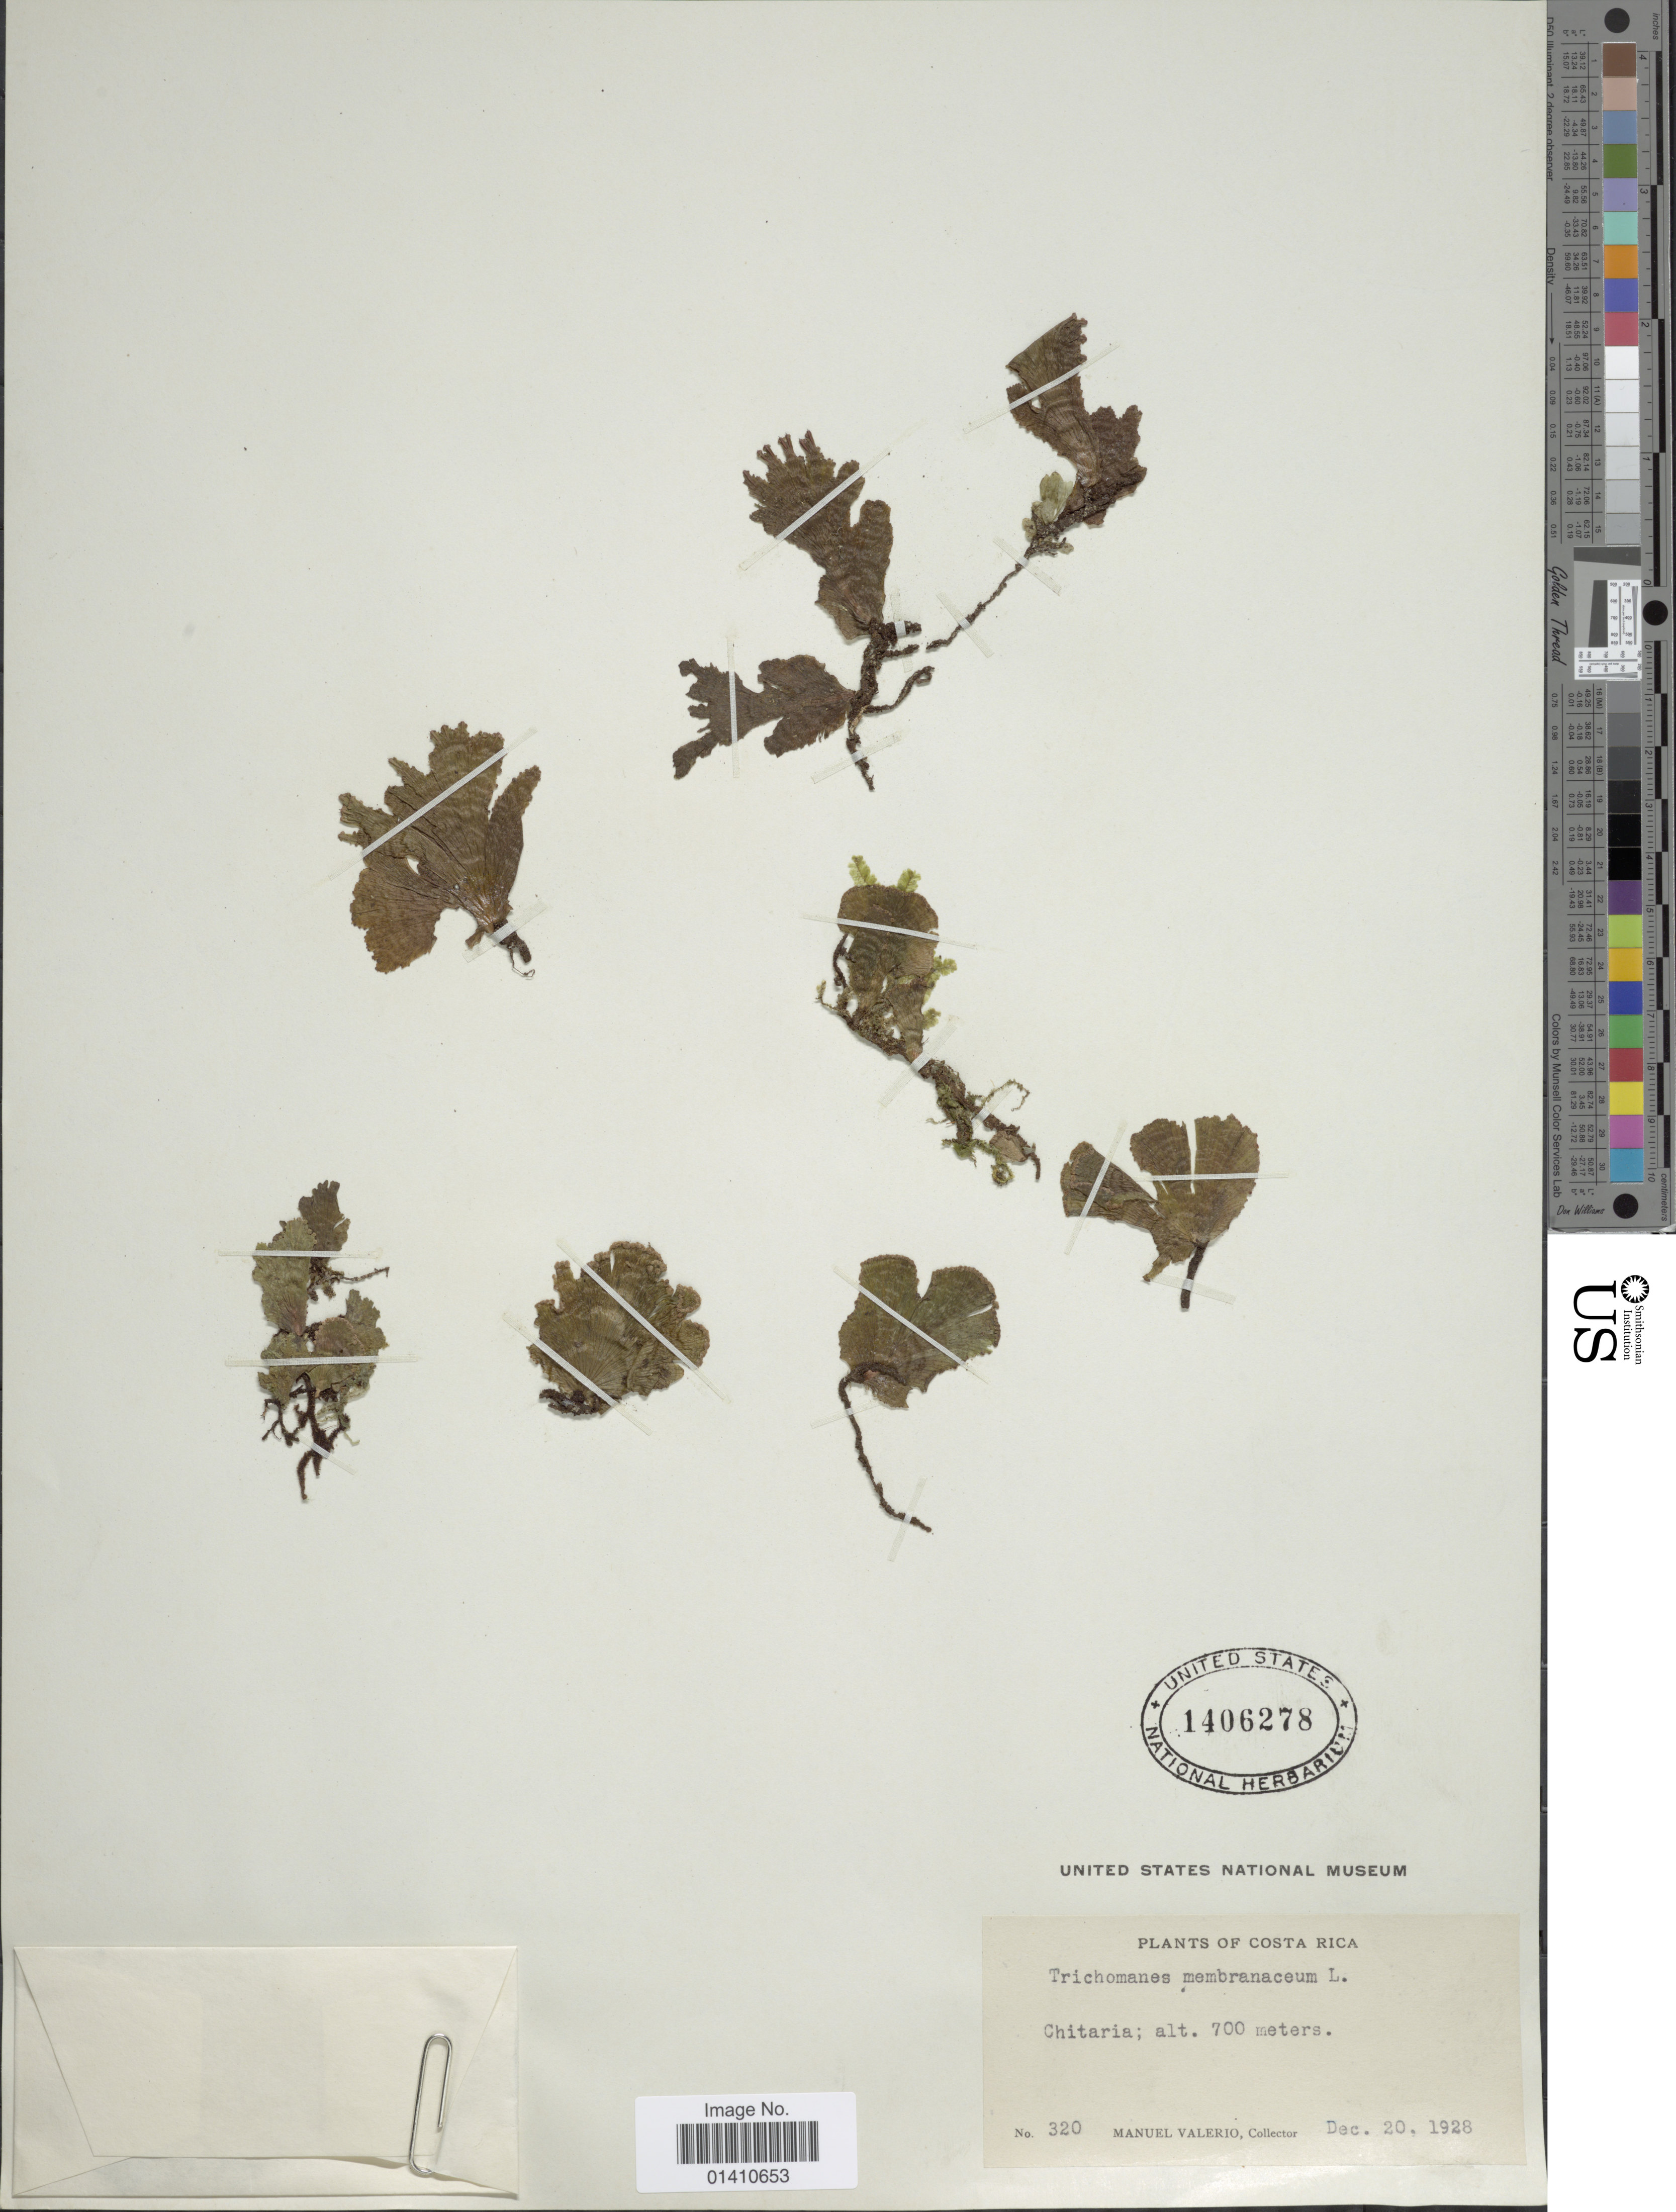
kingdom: Plantae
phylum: Tracheophyta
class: Polypodiopsida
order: Hymenophyllales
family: Hymenophyllaceae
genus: Didymoglossum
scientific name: Didymoglossum membranaceum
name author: (L.) Vareschi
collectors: M. Valerio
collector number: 320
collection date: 1928-12-20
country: Costa Rica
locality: Chitaria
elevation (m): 700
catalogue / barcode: US 1406278